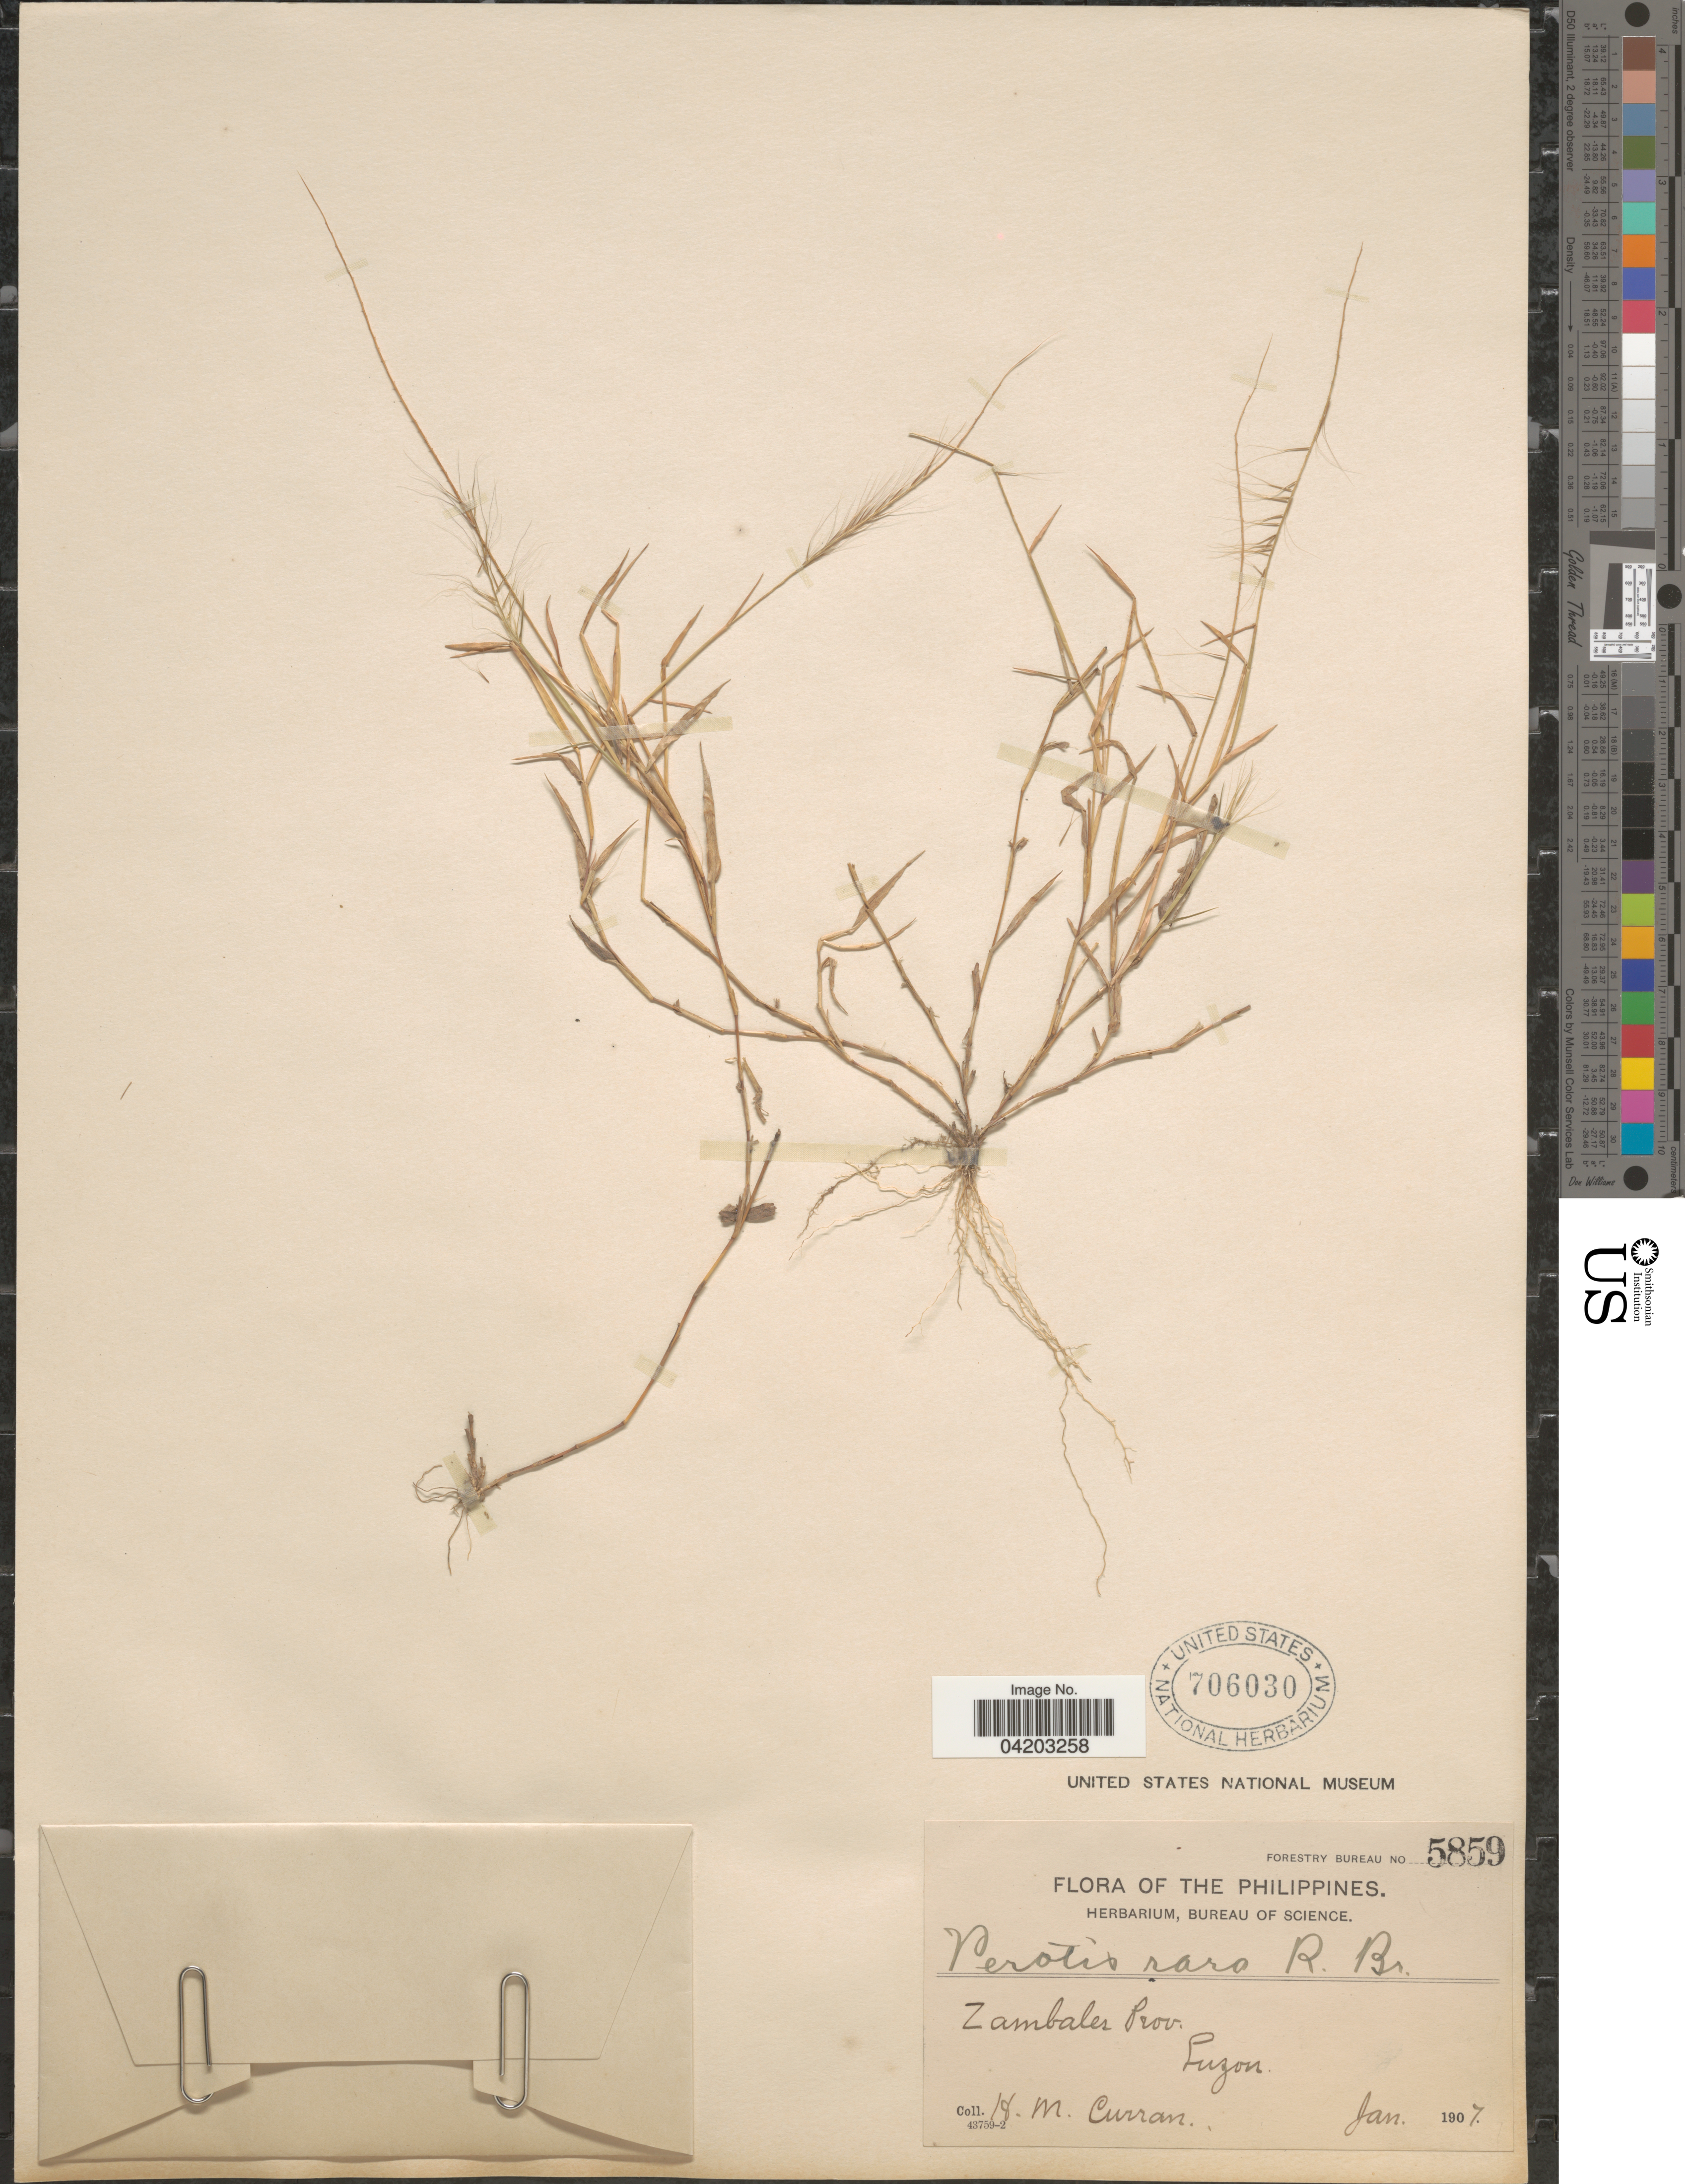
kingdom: Plantae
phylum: Tracheophyta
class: Liliopsida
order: Poales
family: Poaceae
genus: Perotis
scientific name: Perotis rara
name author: R. Br.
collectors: H. M. Curran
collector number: Forestry Bureau 5859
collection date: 1907-01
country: Philippines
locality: Zambales Prov. Luzon.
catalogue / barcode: US 706030